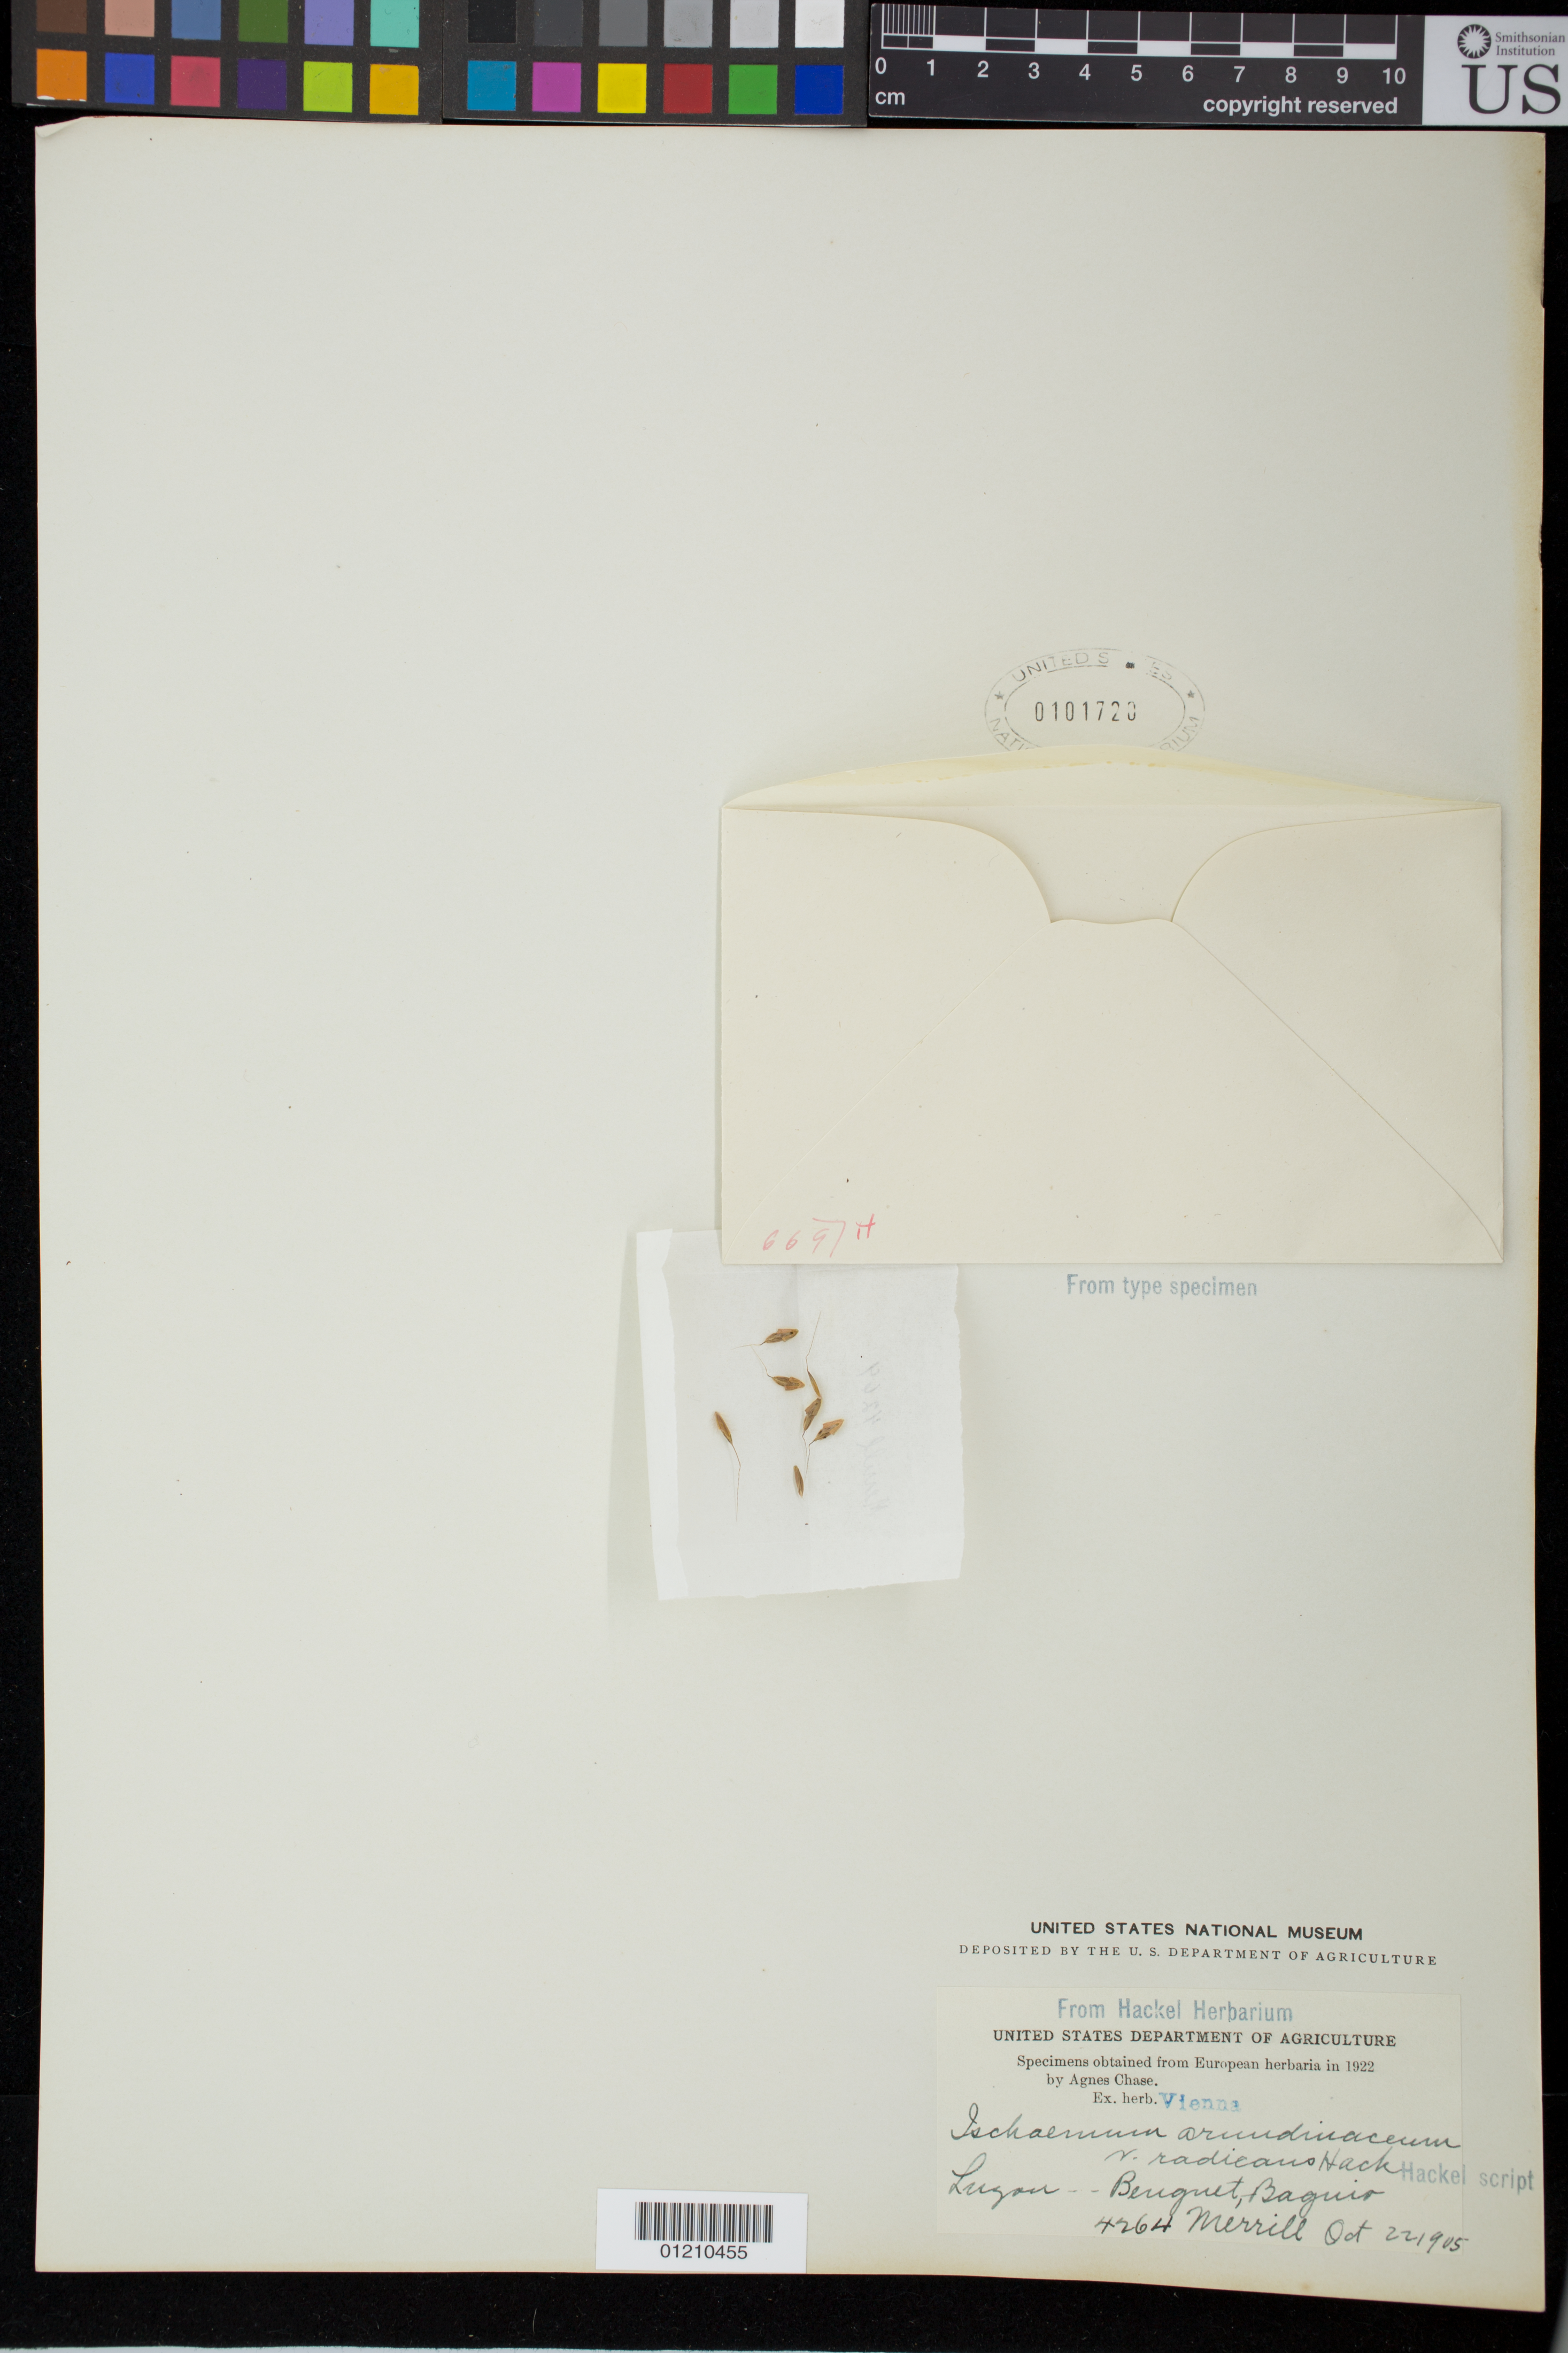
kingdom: Plantae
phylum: Tracheophyta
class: Liliopsida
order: Poales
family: Poaceae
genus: Ischaemum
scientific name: Ischaemum arundinaceum var. radicans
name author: Hack.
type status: Type Collection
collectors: E. D. Merrill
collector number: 4264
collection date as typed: Oct 1905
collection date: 1905-10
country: Philippines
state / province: Cordillera (Administrative Region)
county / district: Benguet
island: Luzon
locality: Baguio.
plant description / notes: Fragmentary material of type specimen ex herb.Vienna.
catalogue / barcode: US 101720